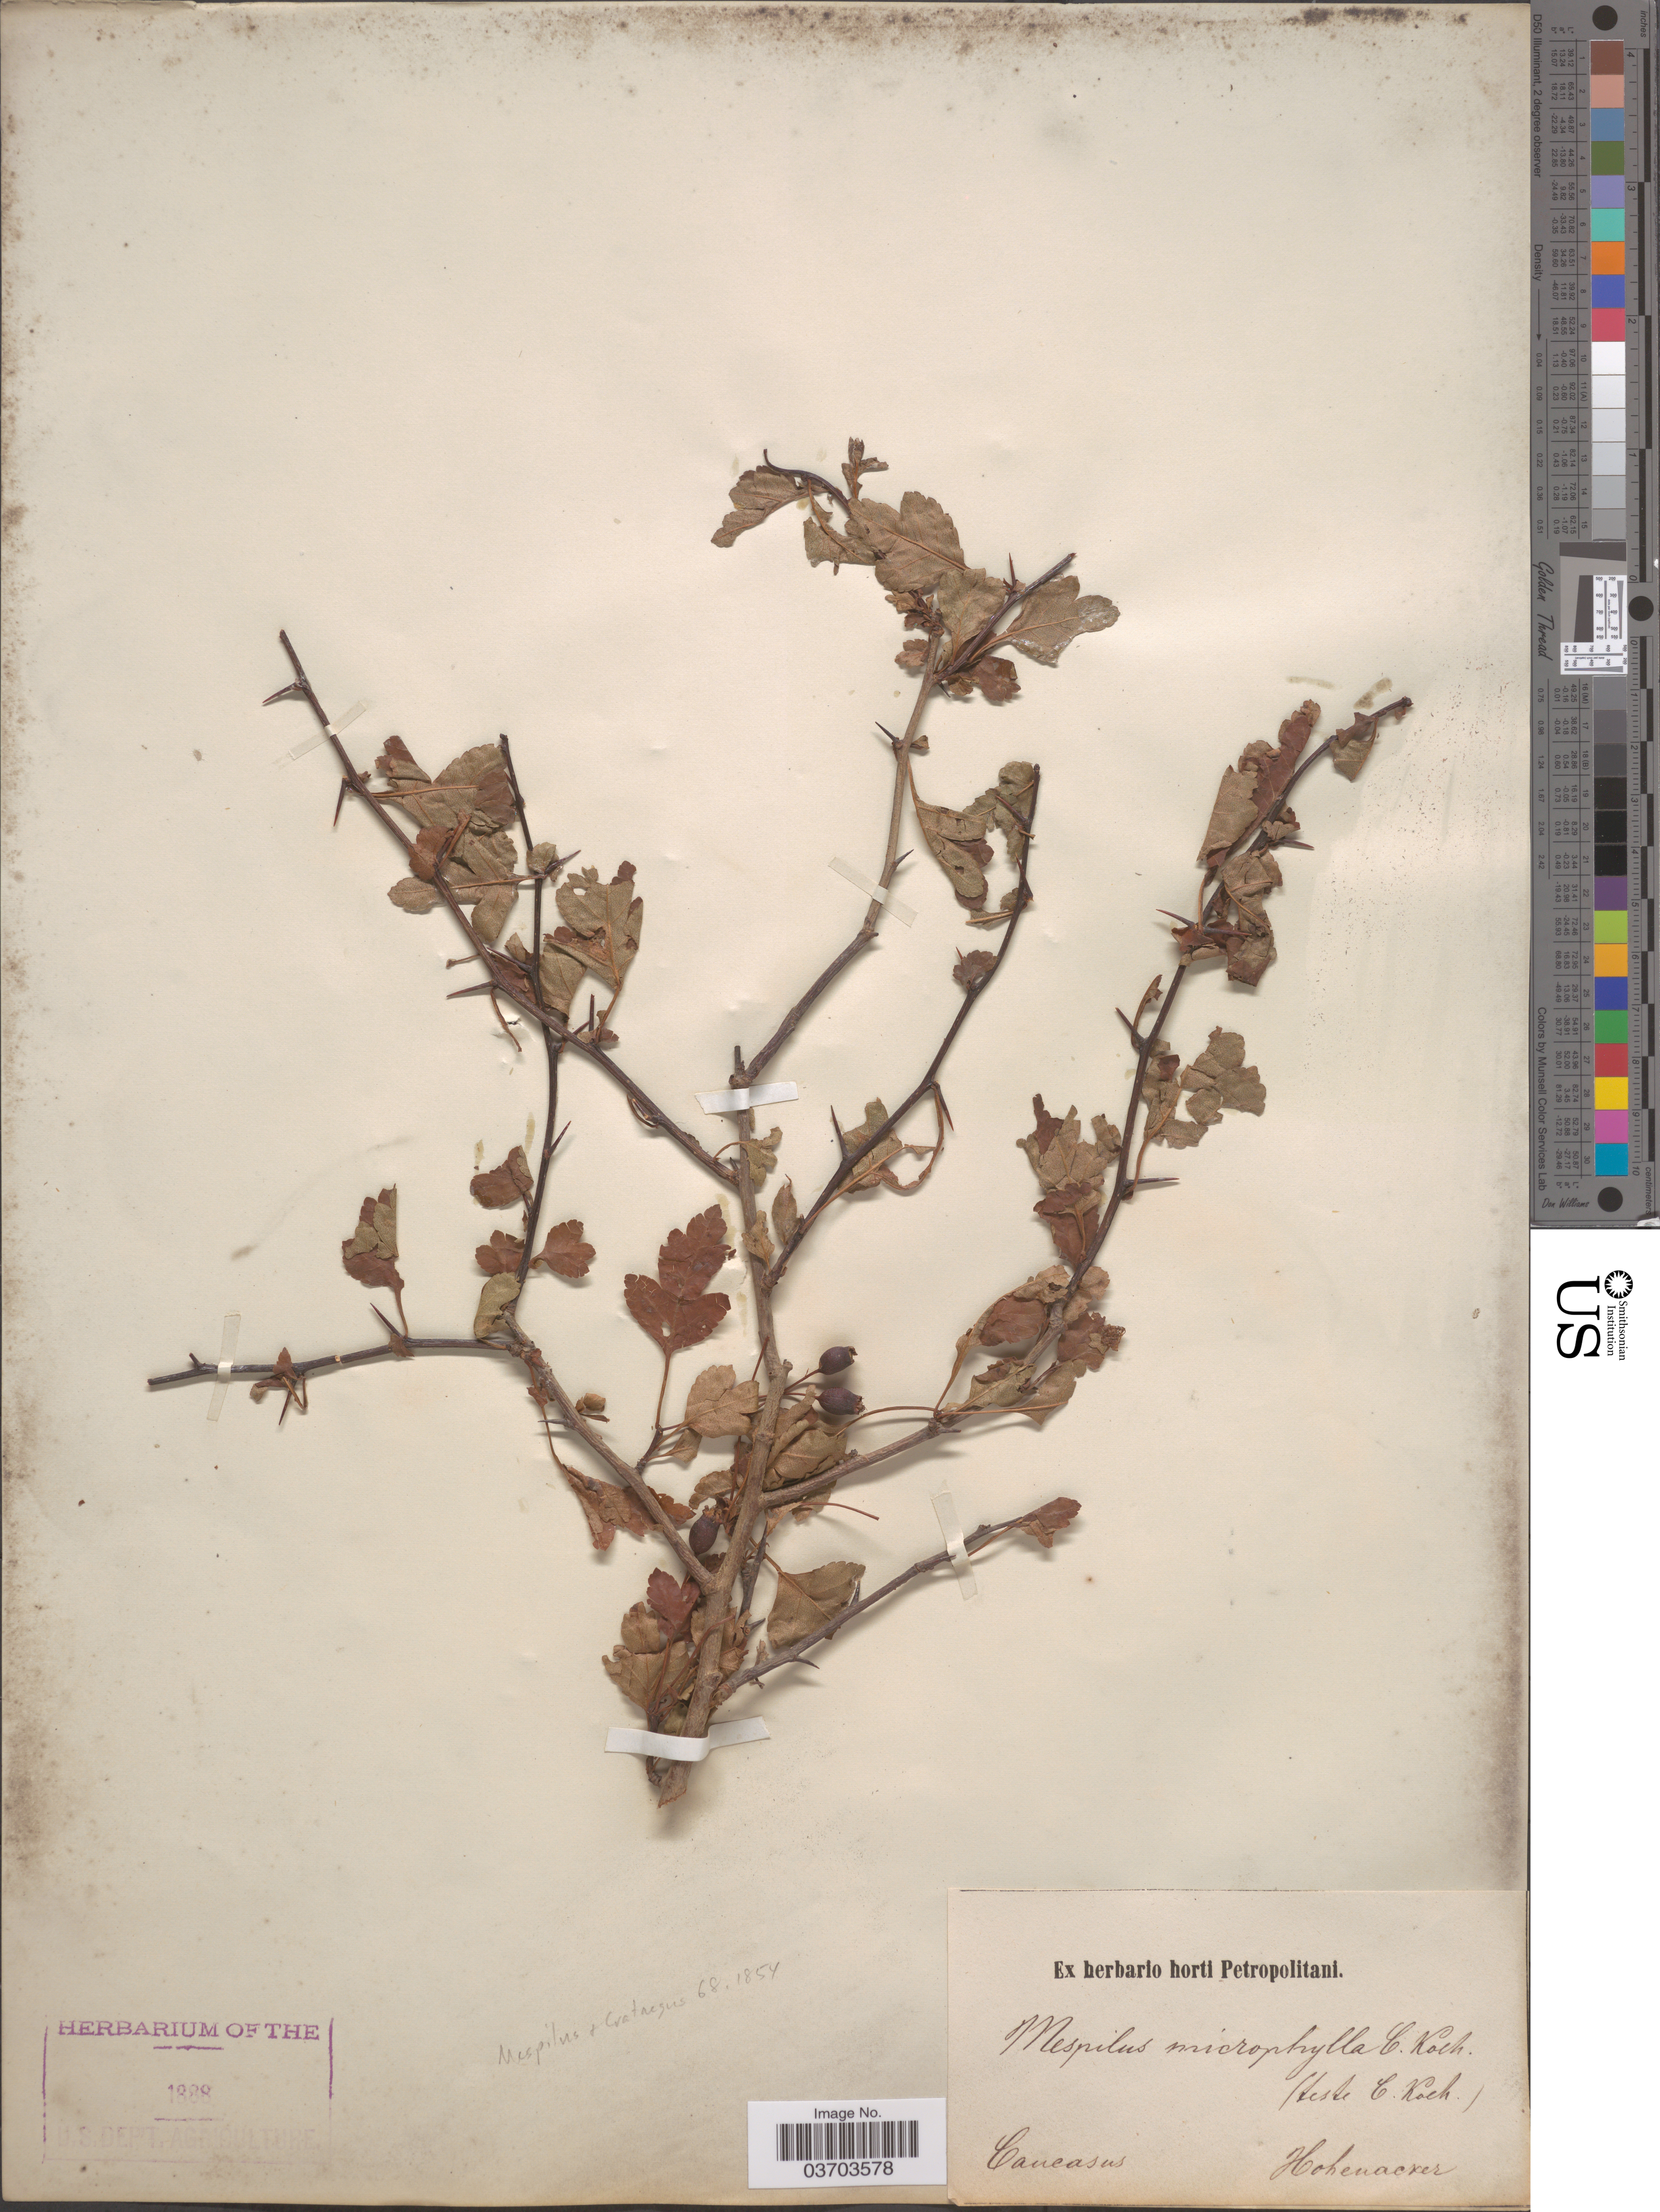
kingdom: Plantae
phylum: Tracheophyta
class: Magnoliopsida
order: Rosales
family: Rosaceae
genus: Crataegus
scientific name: Crataegus microphylla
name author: K. Koch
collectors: Hohenacker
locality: Caucasus.